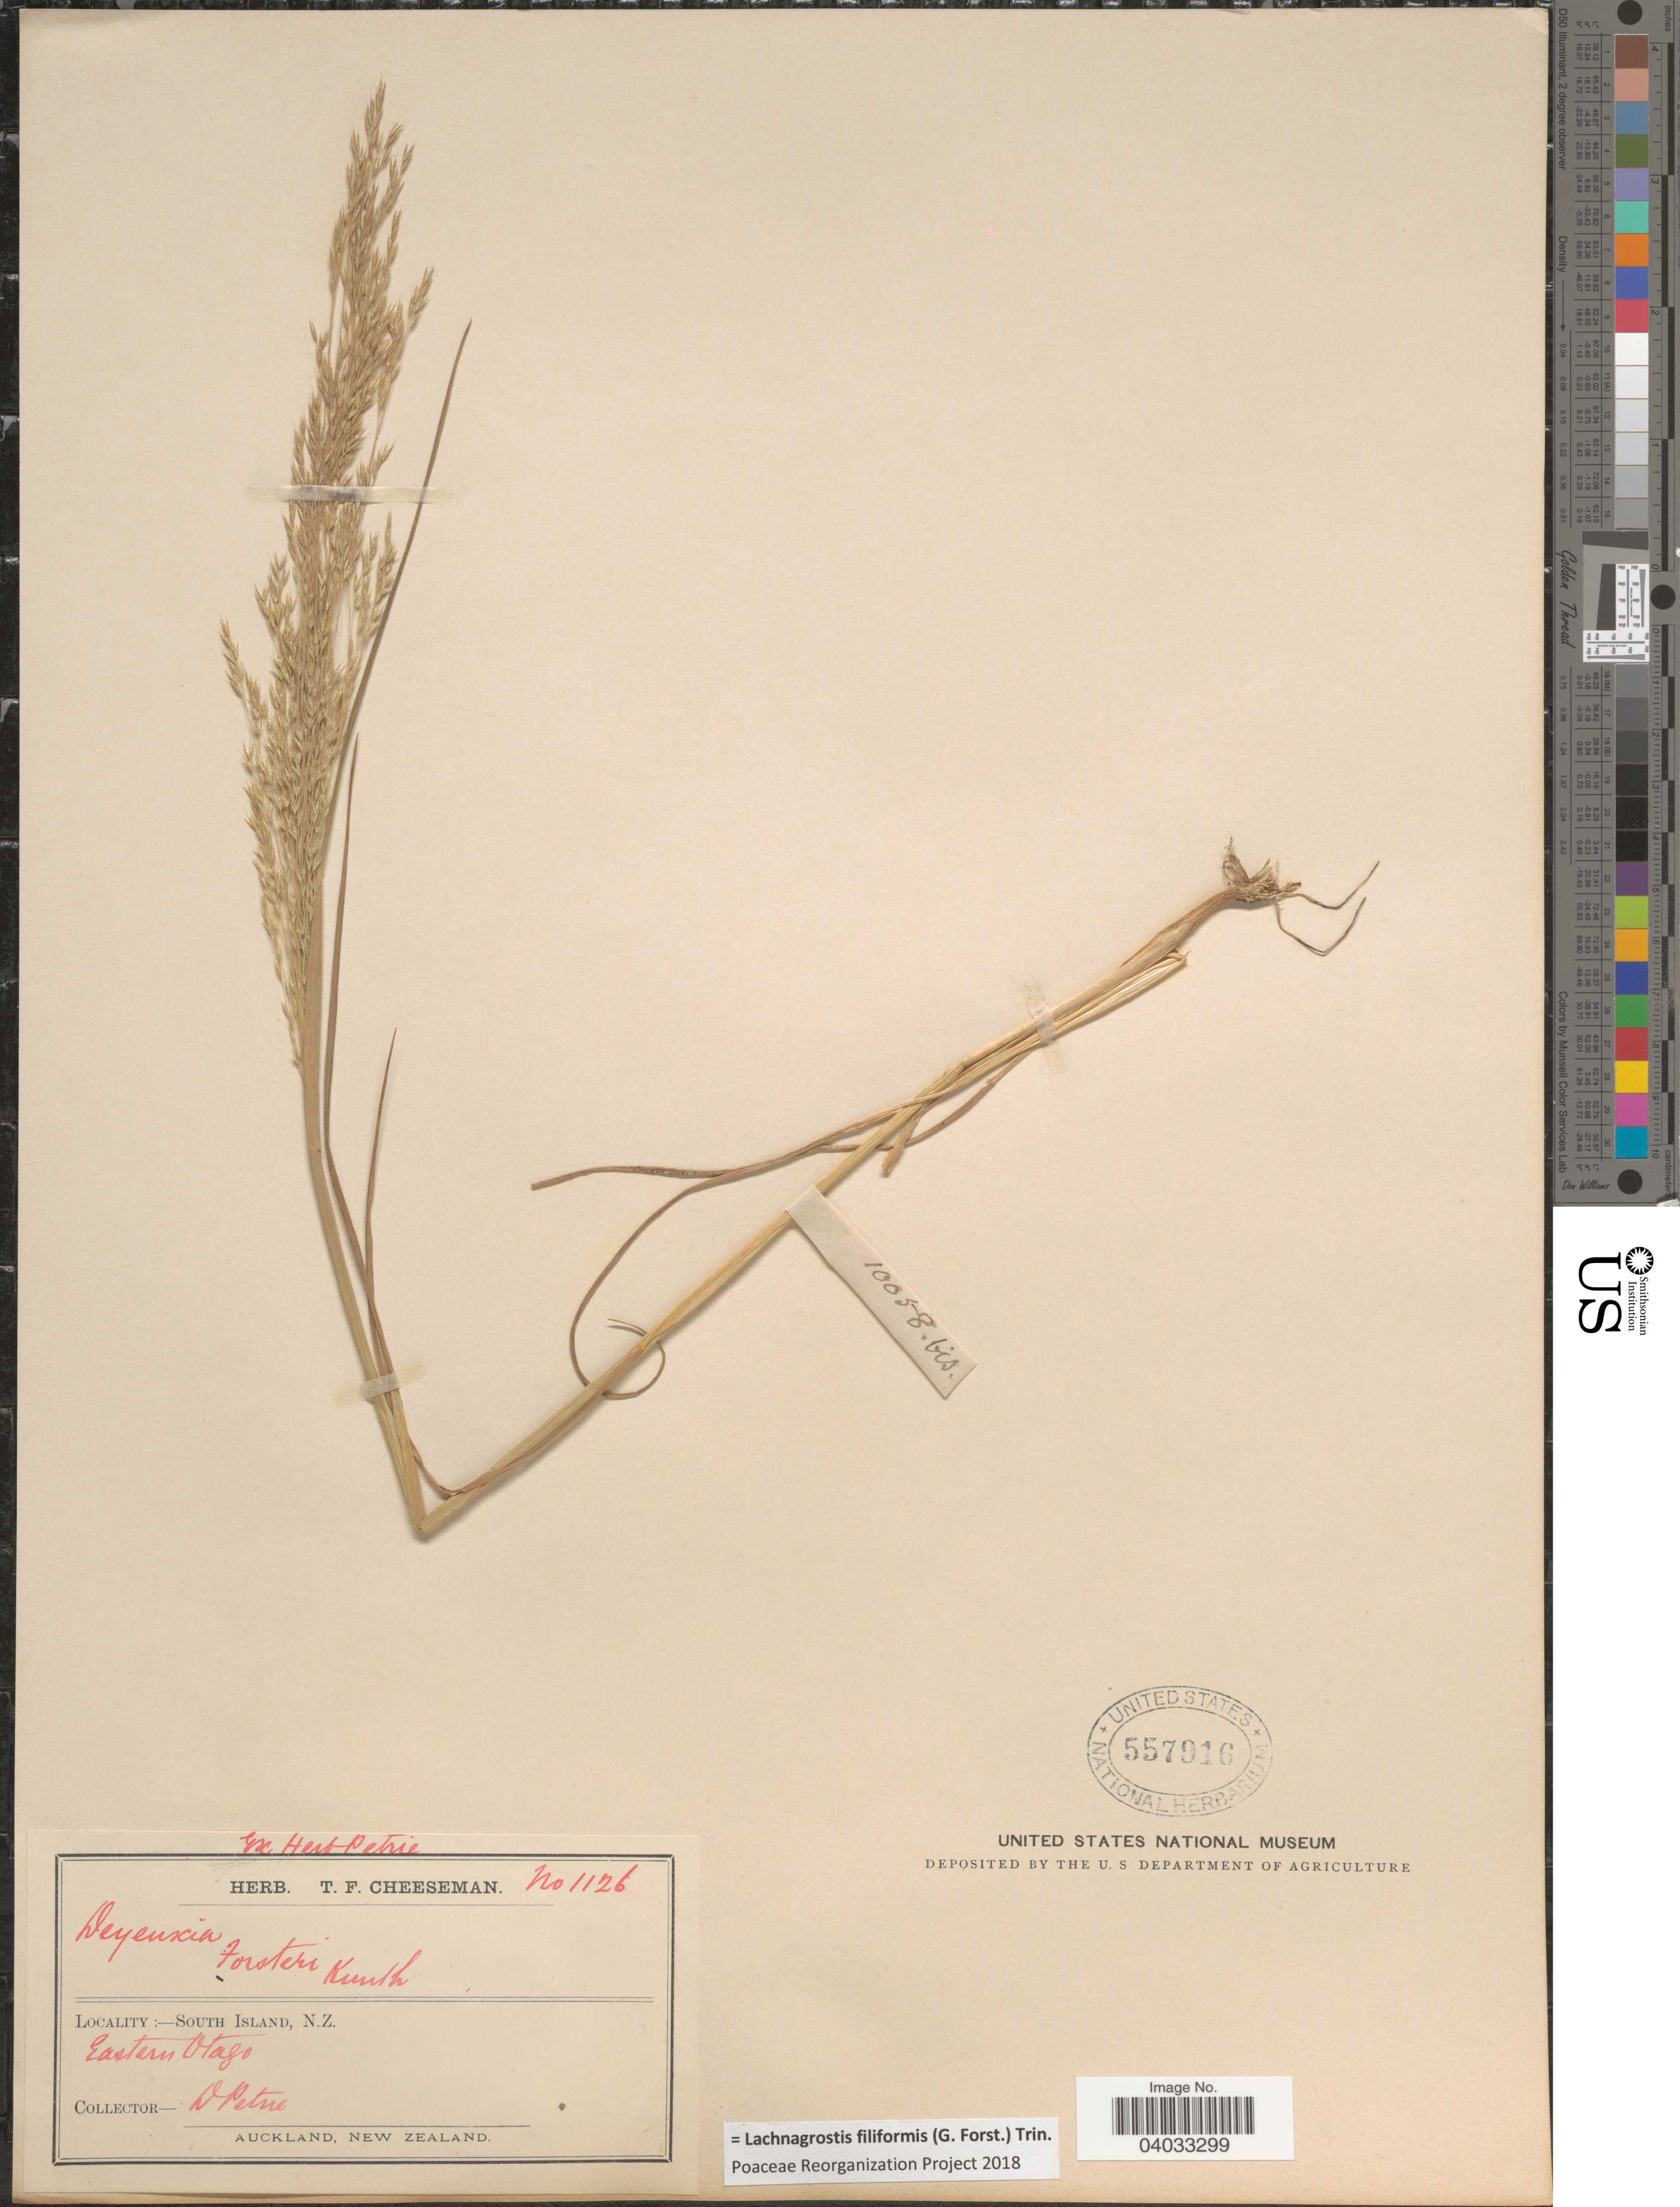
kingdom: Plantae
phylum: Tracheophyta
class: Liliopsida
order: Poales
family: Poaceae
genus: Lachnagrostis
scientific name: Lachnagrostis filiformis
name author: (J.R. Forst.) Trin.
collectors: D. Petrie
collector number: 1126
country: New Zealand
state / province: Auckland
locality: South Island. Eastern Otago.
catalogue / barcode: US 557916